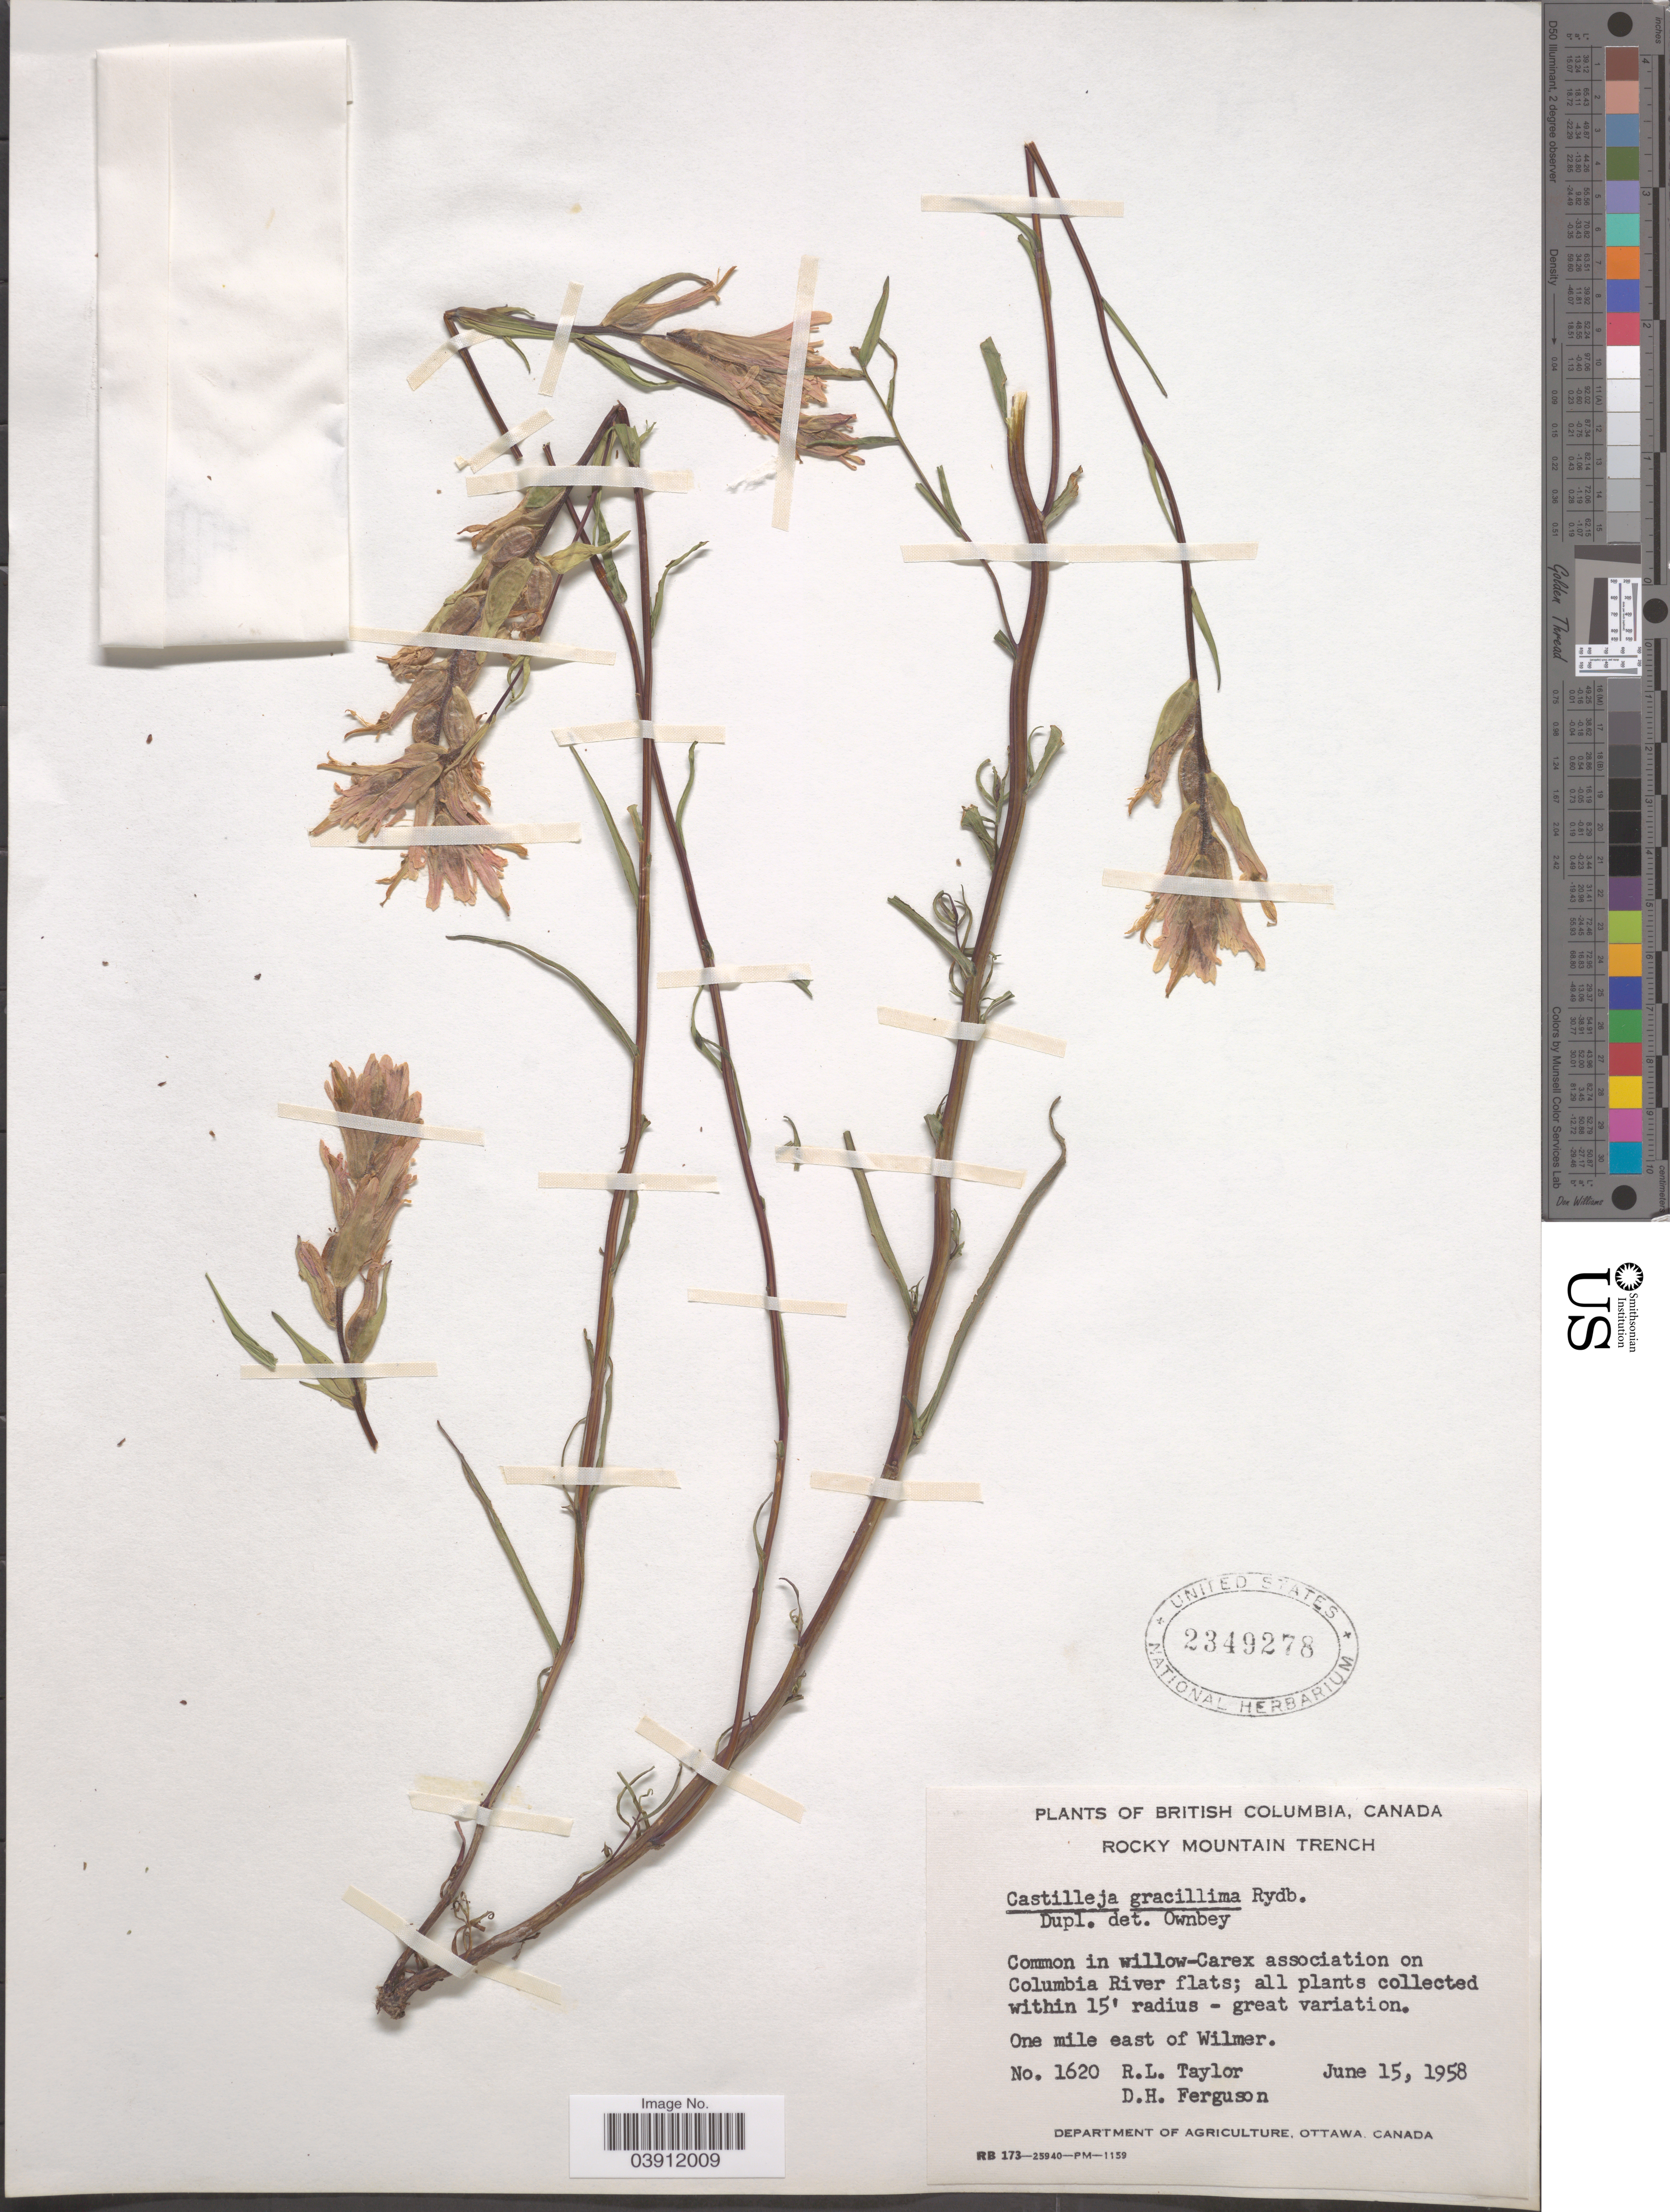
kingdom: Plantae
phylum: Tracheophyta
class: Magnoliopsida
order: Lamiales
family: Orobanchaceae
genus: Castilleja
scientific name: Castilleja gracillima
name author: Rydb.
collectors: R. Taylor & D. Ferguson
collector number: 1620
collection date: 1958-06-15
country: Canada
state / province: British Columbia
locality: Rocky Mountain Trench. On Columbia River flats. One mile east of Wilmer.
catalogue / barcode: US 2349278